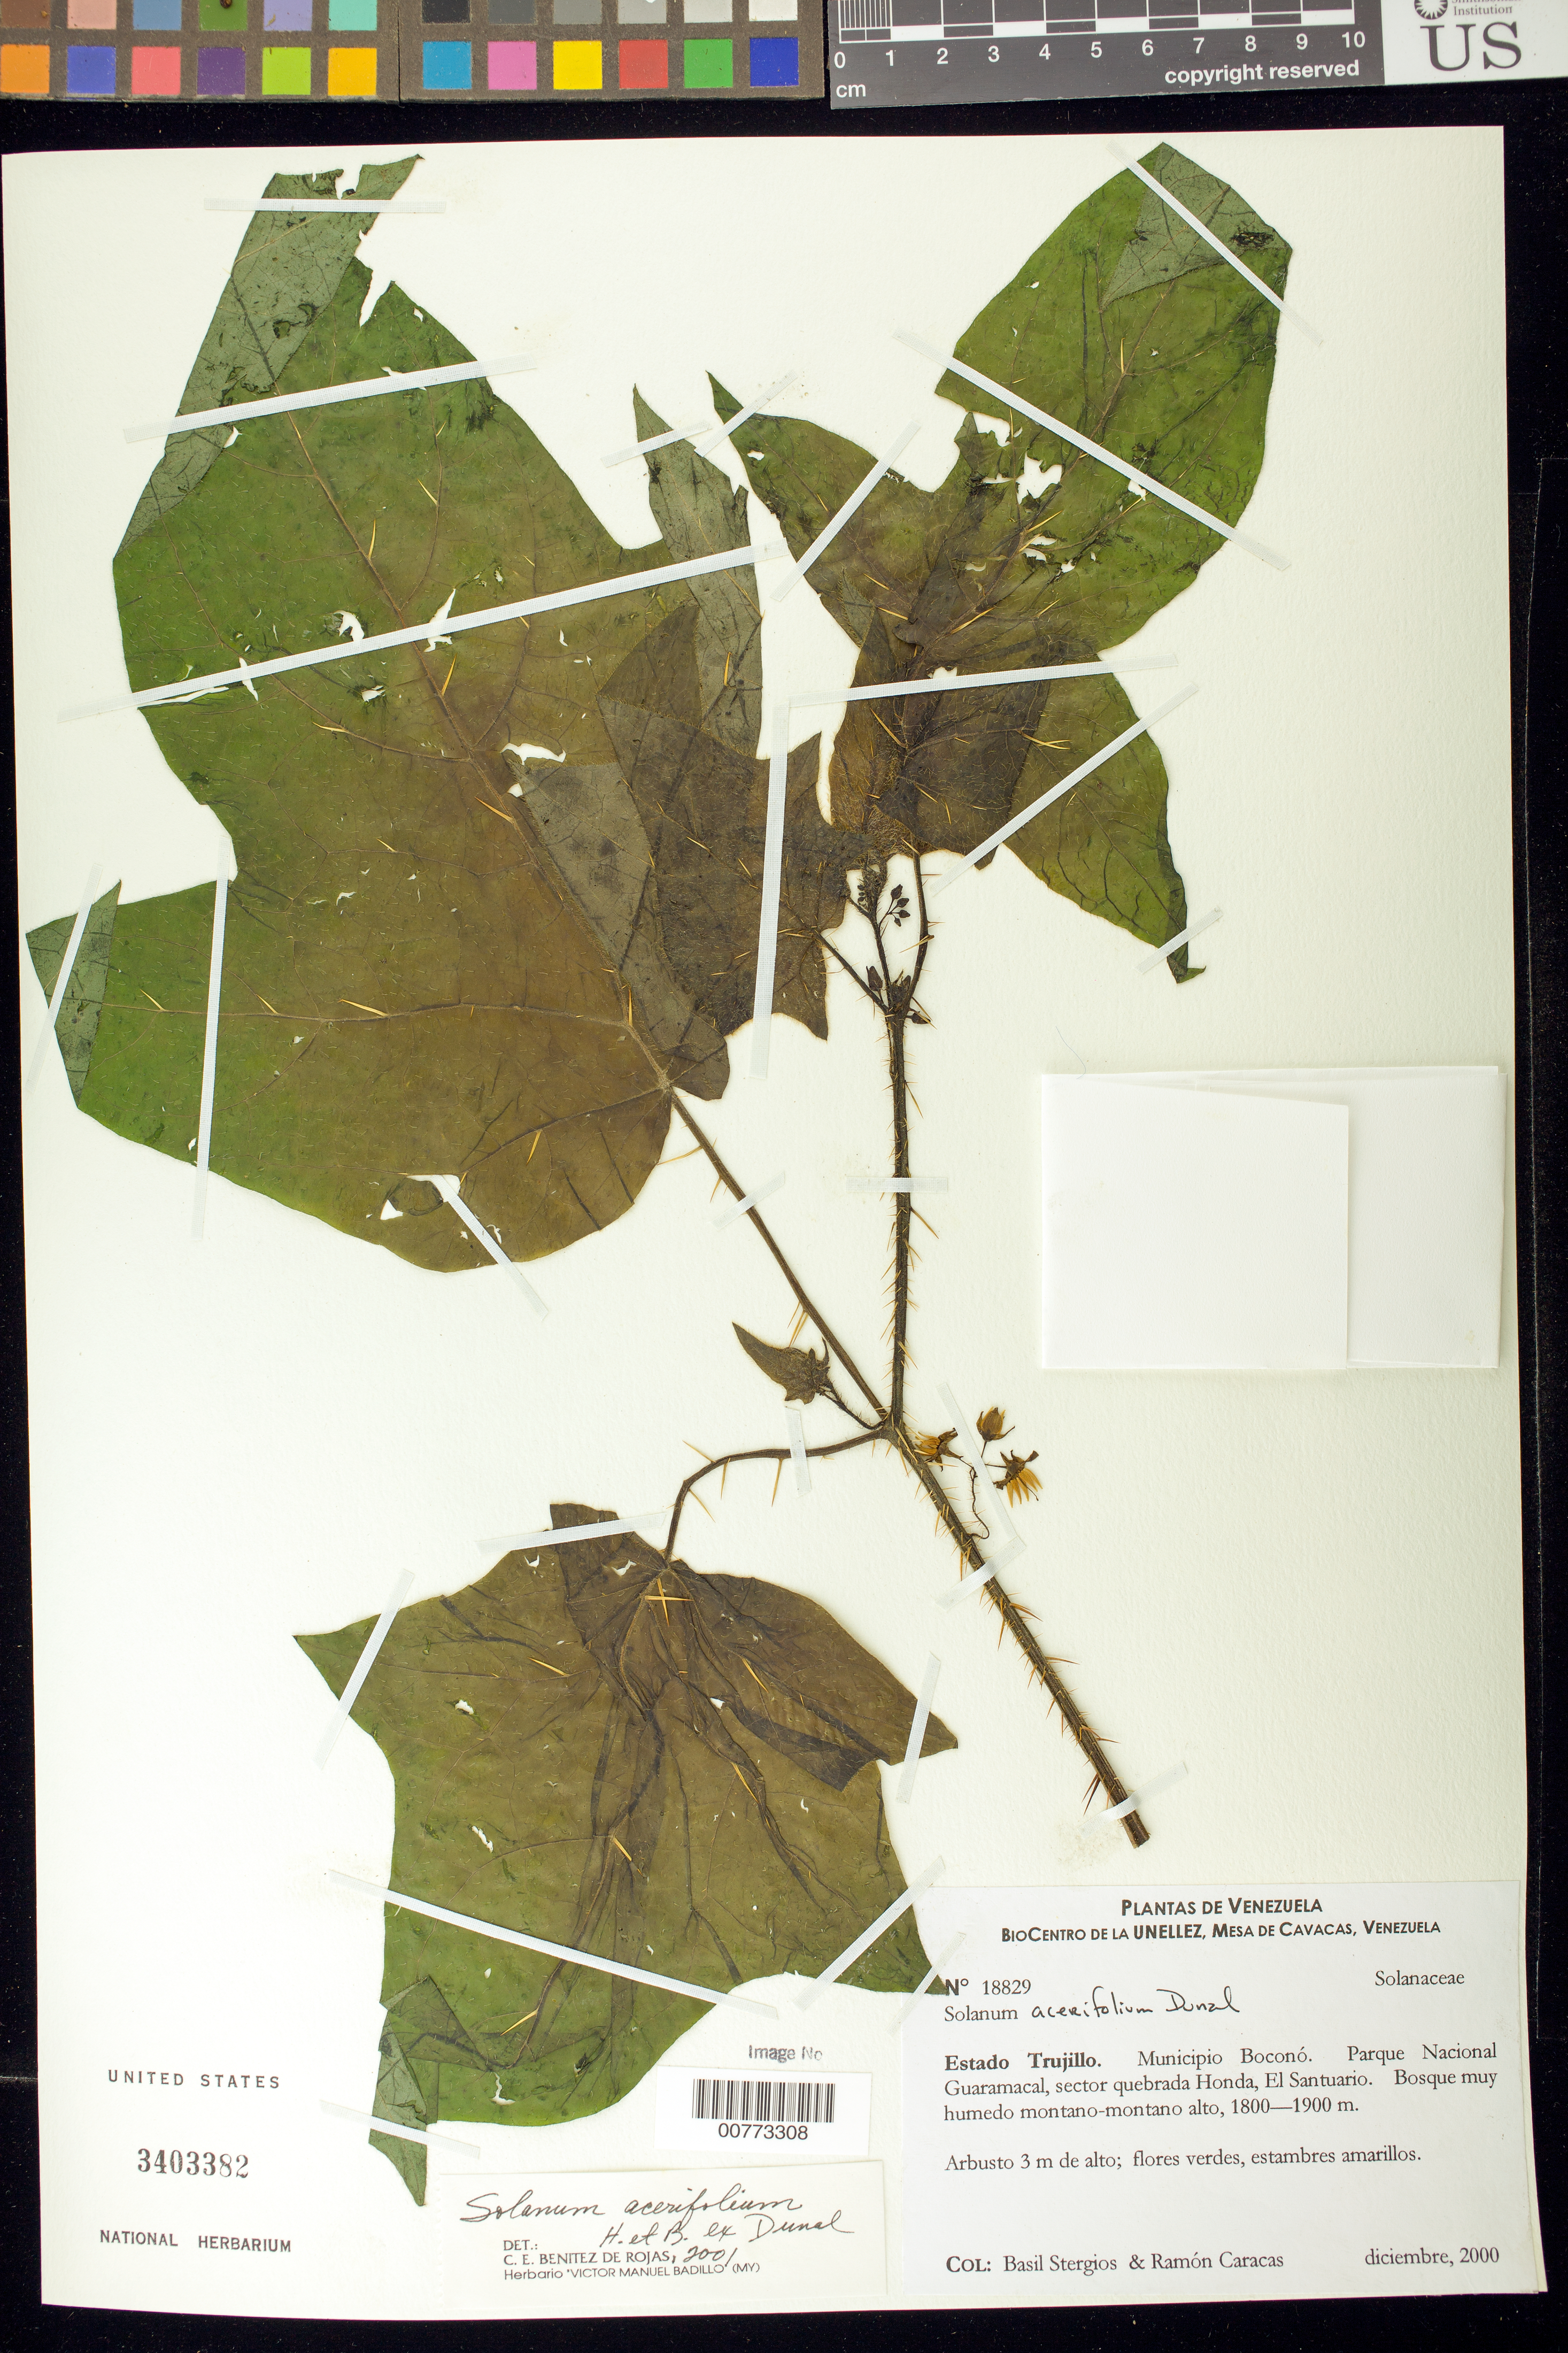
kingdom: Plantae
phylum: Tracheophyta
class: Magnoliopsida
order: Solanales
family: Solanaceae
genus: Solanum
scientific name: Solanum acerifolium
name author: Humb. & Bonpl. ex Dunal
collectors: B. G. Stergios & R. Caracas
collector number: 18829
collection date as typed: Dec 2000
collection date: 2000-12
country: Venezuela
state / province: Trujillo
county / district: Boconó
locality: Parque Nacional Guaramacal, quebrada Honda, El Santuario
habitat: Bosque muy humedo montano-montano alto.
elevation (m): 1800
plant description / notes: PORT, US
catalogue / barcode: US 3403382